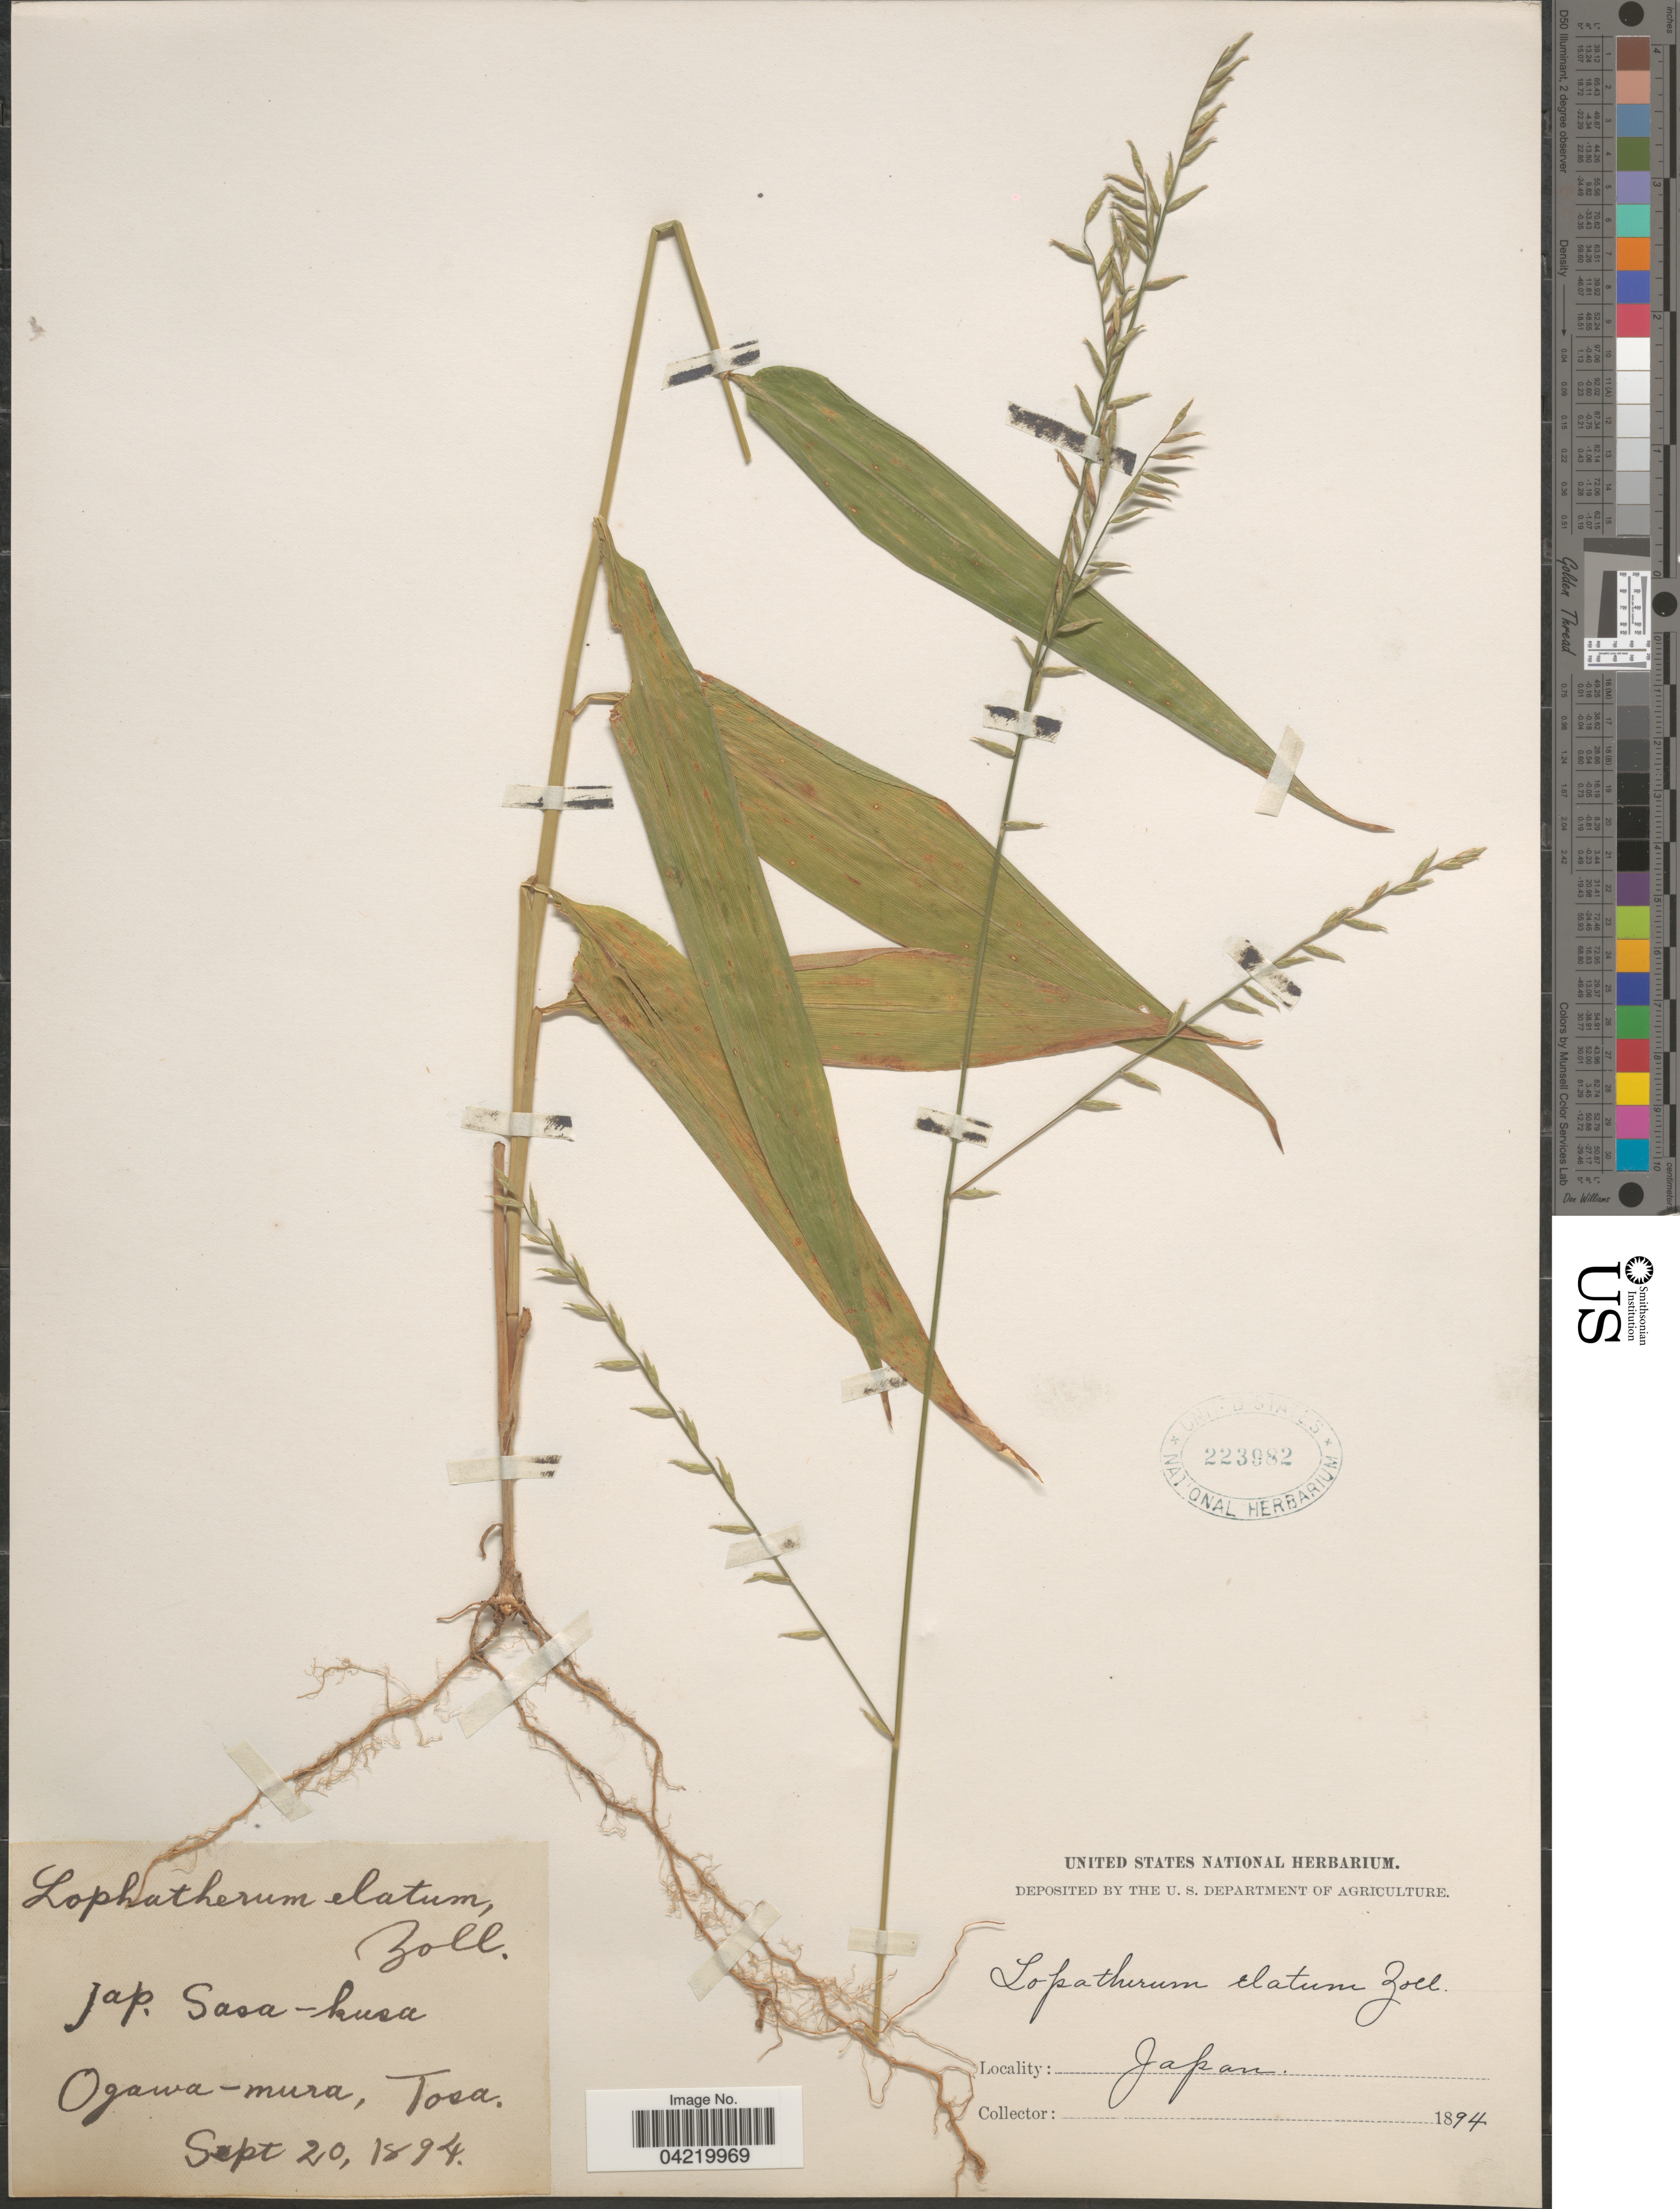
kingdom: Plantae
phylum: Tracheophyta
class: Liliopsida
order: Poales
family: Poaceae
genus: Lophatherum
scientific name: Lophatherum gracile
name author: Brongn.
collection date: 1894-09-20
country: Japan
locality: Sasa-kusa. Ogawa-mura, Tosa.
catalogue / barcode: US 223982